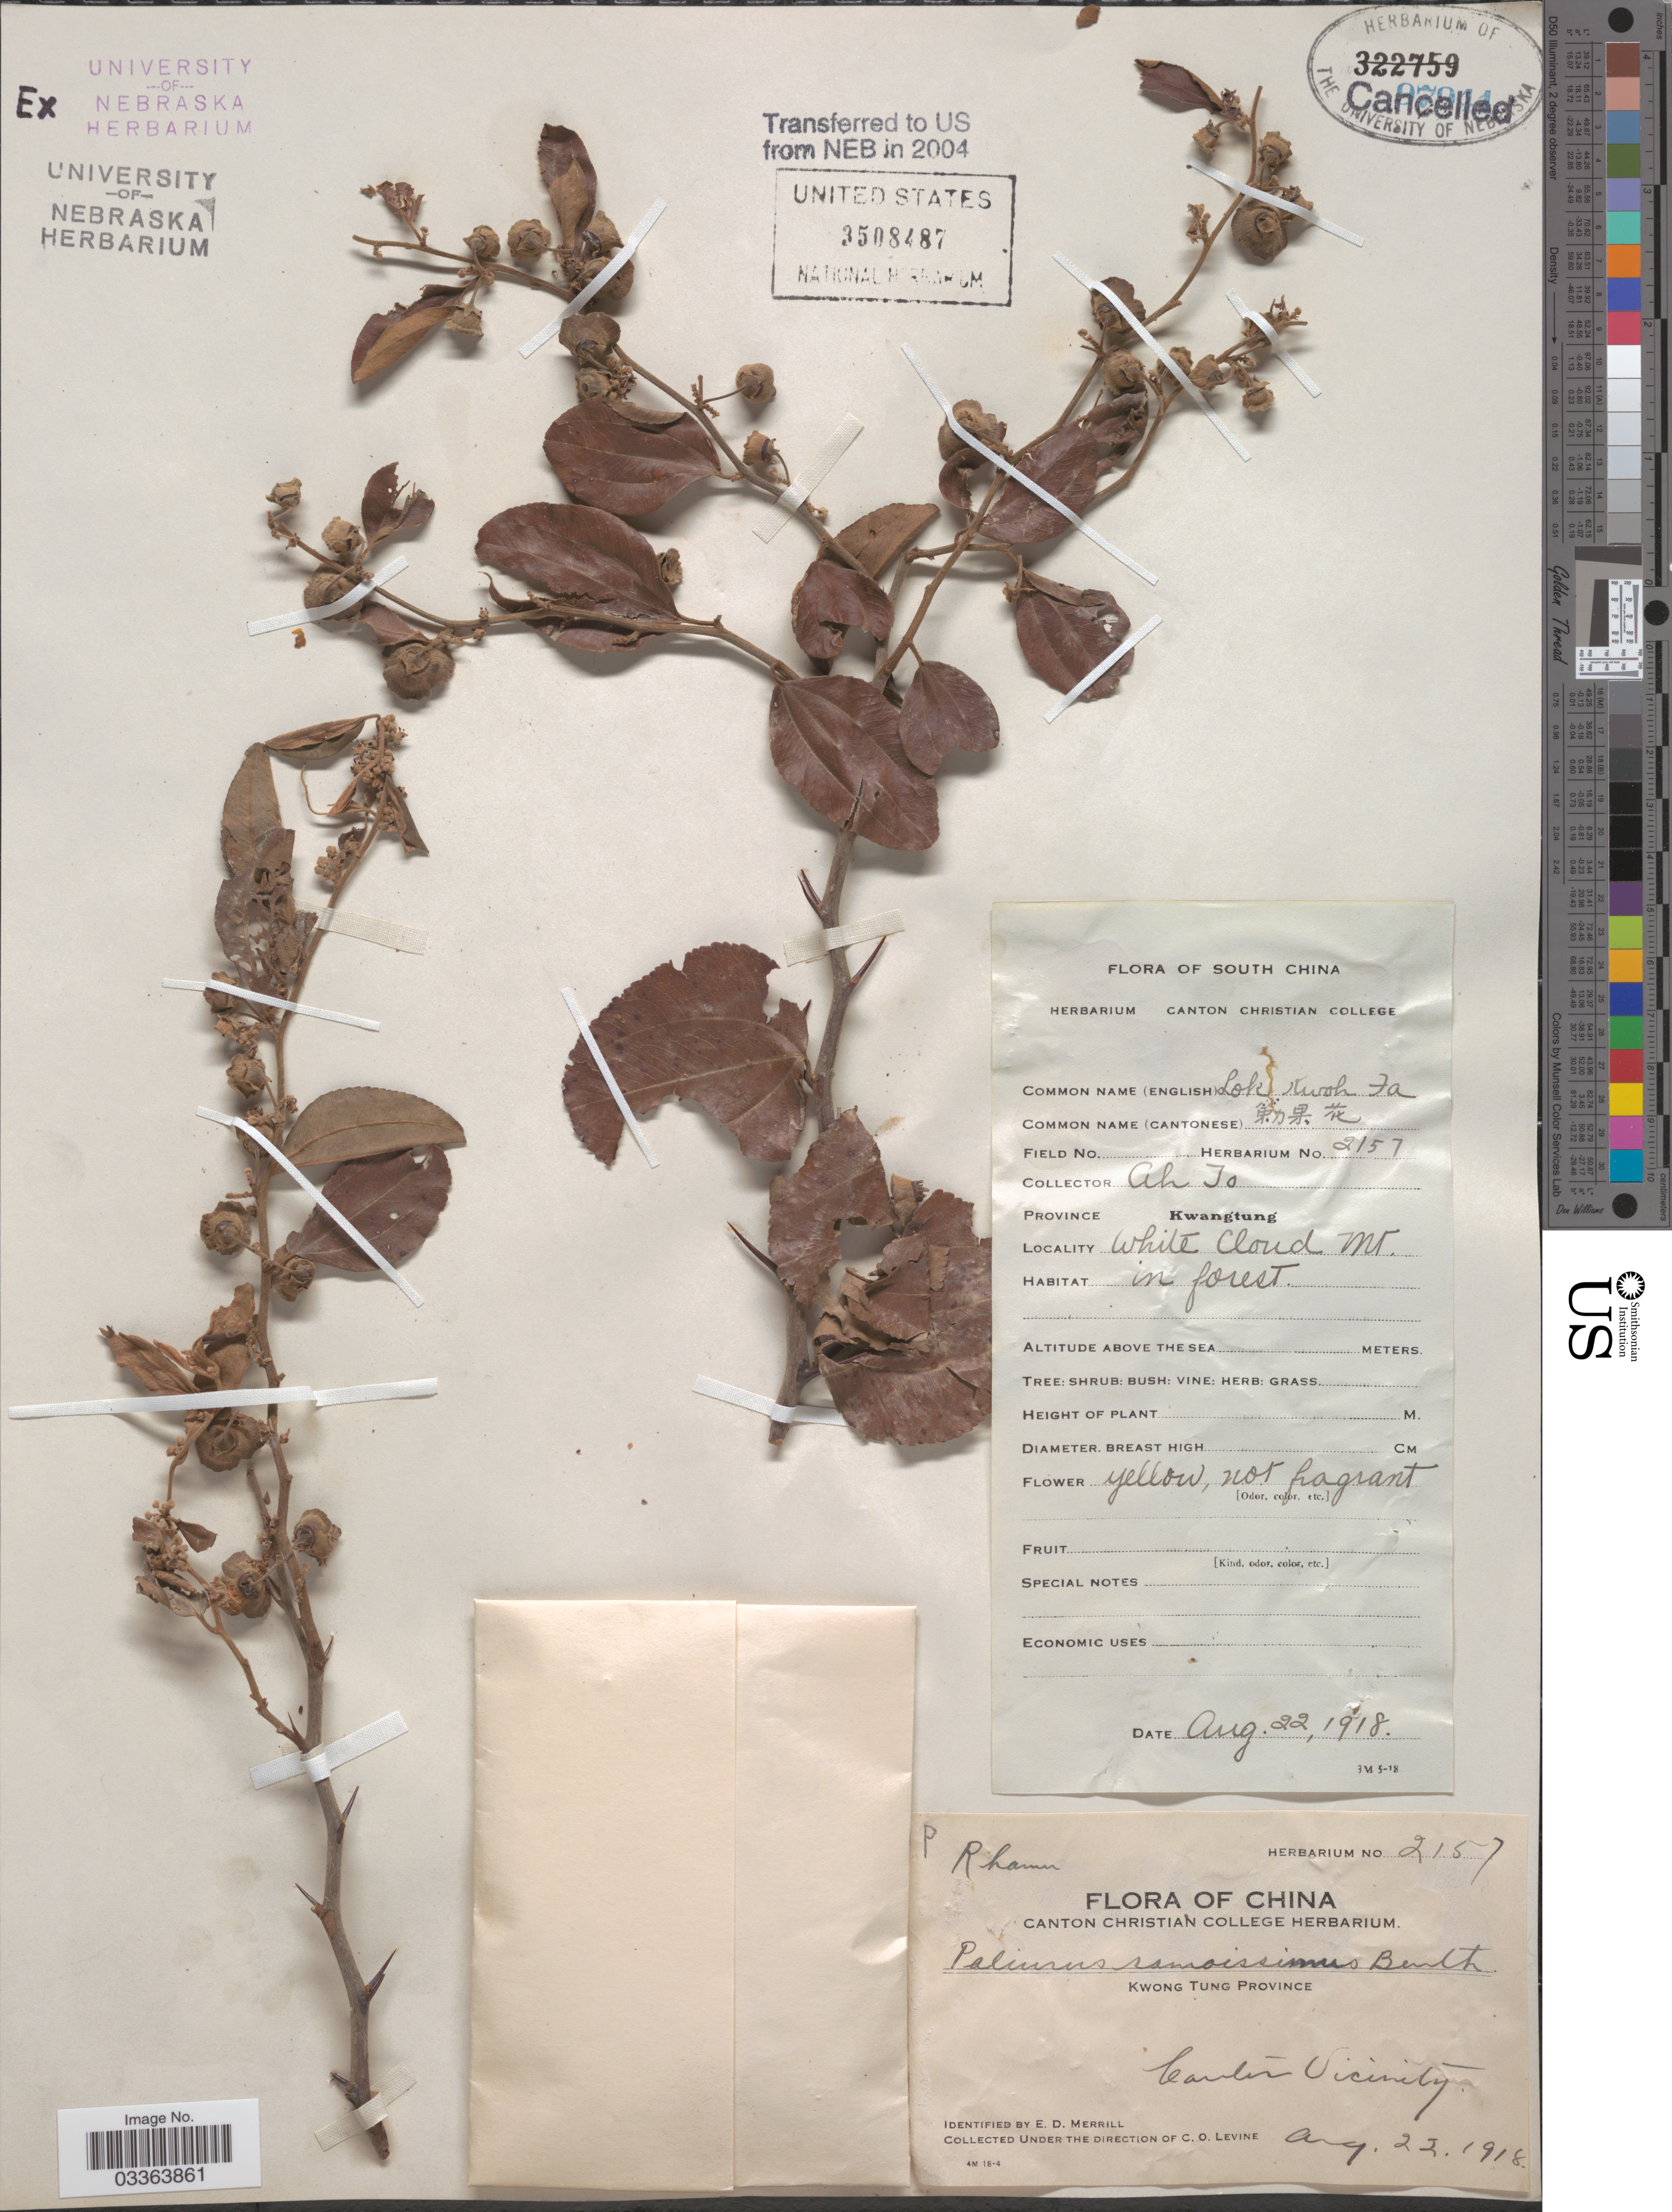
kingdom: Plantae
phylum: Tracheophyta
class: Magnoliopsida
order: Rosales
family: Rhamnaceae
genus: Paliurus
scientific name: Paliurus ramosissimus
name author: (Lour.) Poir.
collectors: Ah To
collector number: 2157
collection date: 1918-08-22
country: China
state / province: Guangdong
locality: Kwong Tung Province. Canton Vicinity. South China. Province Kwangtung. White Cloud Mt.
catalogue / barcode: US 3508487